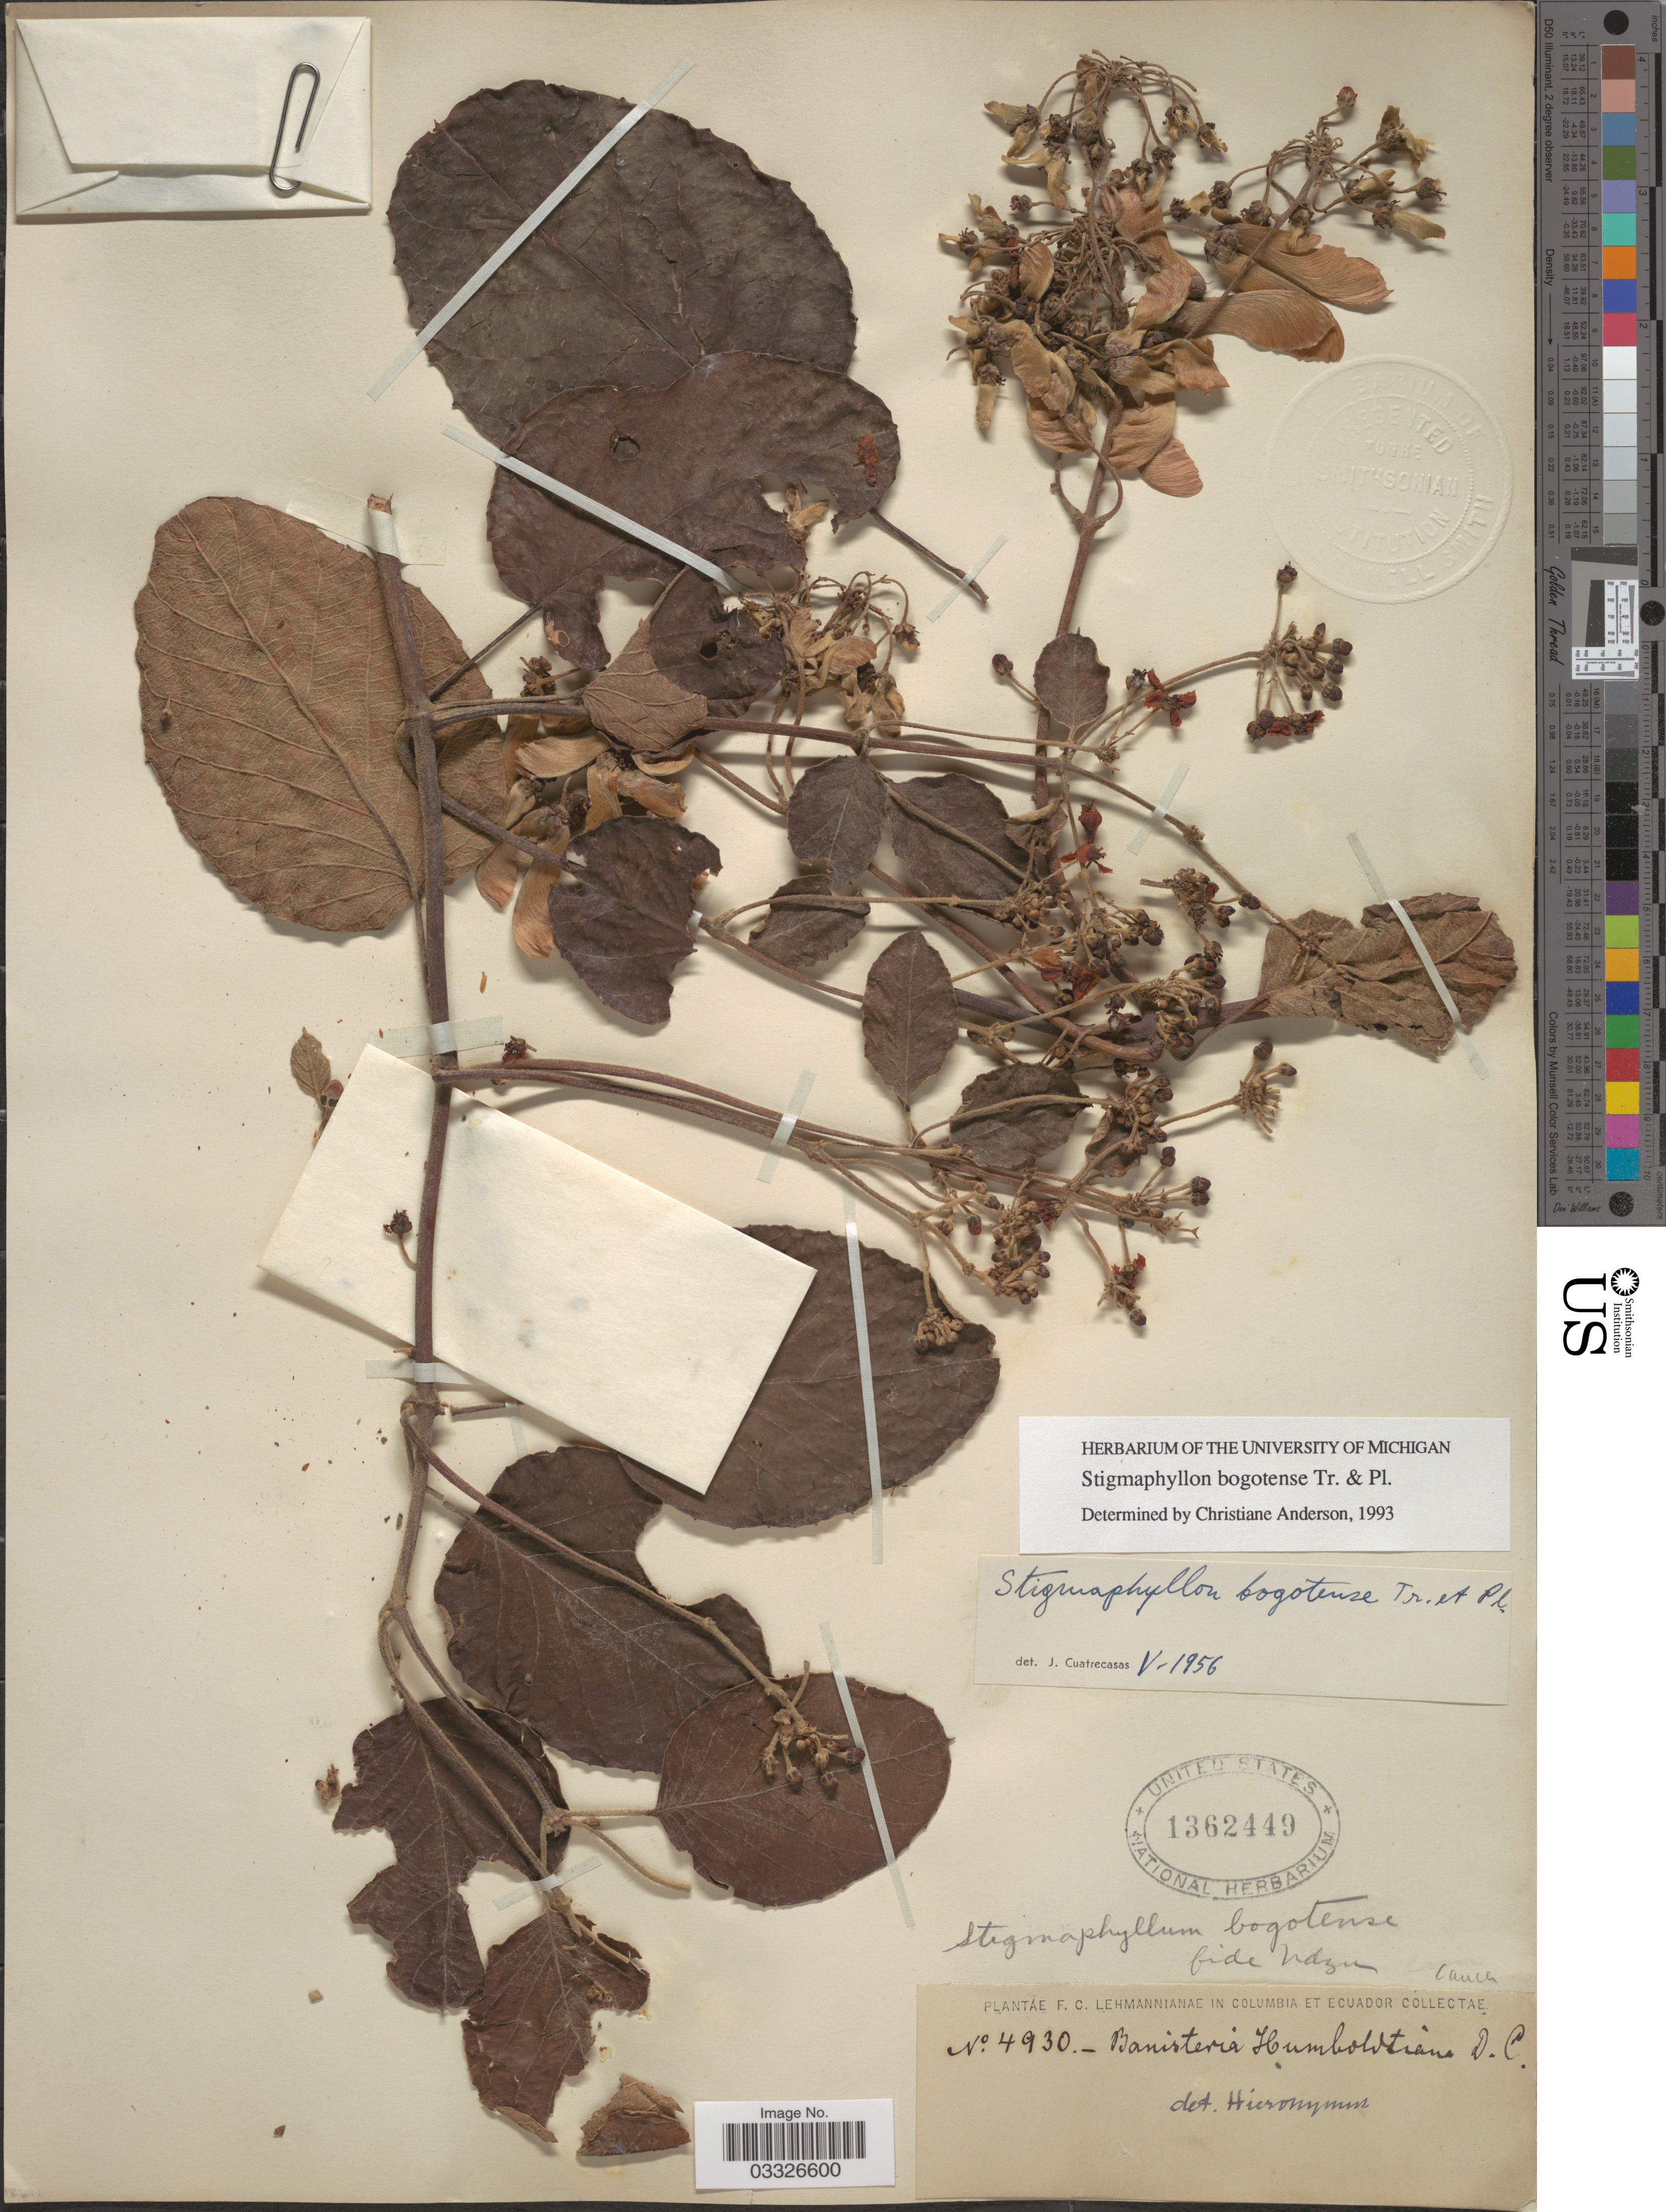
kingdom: Plantae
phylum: Tracheophyta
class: Magnoliopsida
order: Malpighiales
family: Malpighiaceae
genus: Stigmaphyllon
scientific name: Stigmaphyllon bogotense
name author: Triana & Planch.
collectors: F. C. Lehmann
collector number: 4930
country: Colombia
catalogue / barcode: US 1362449